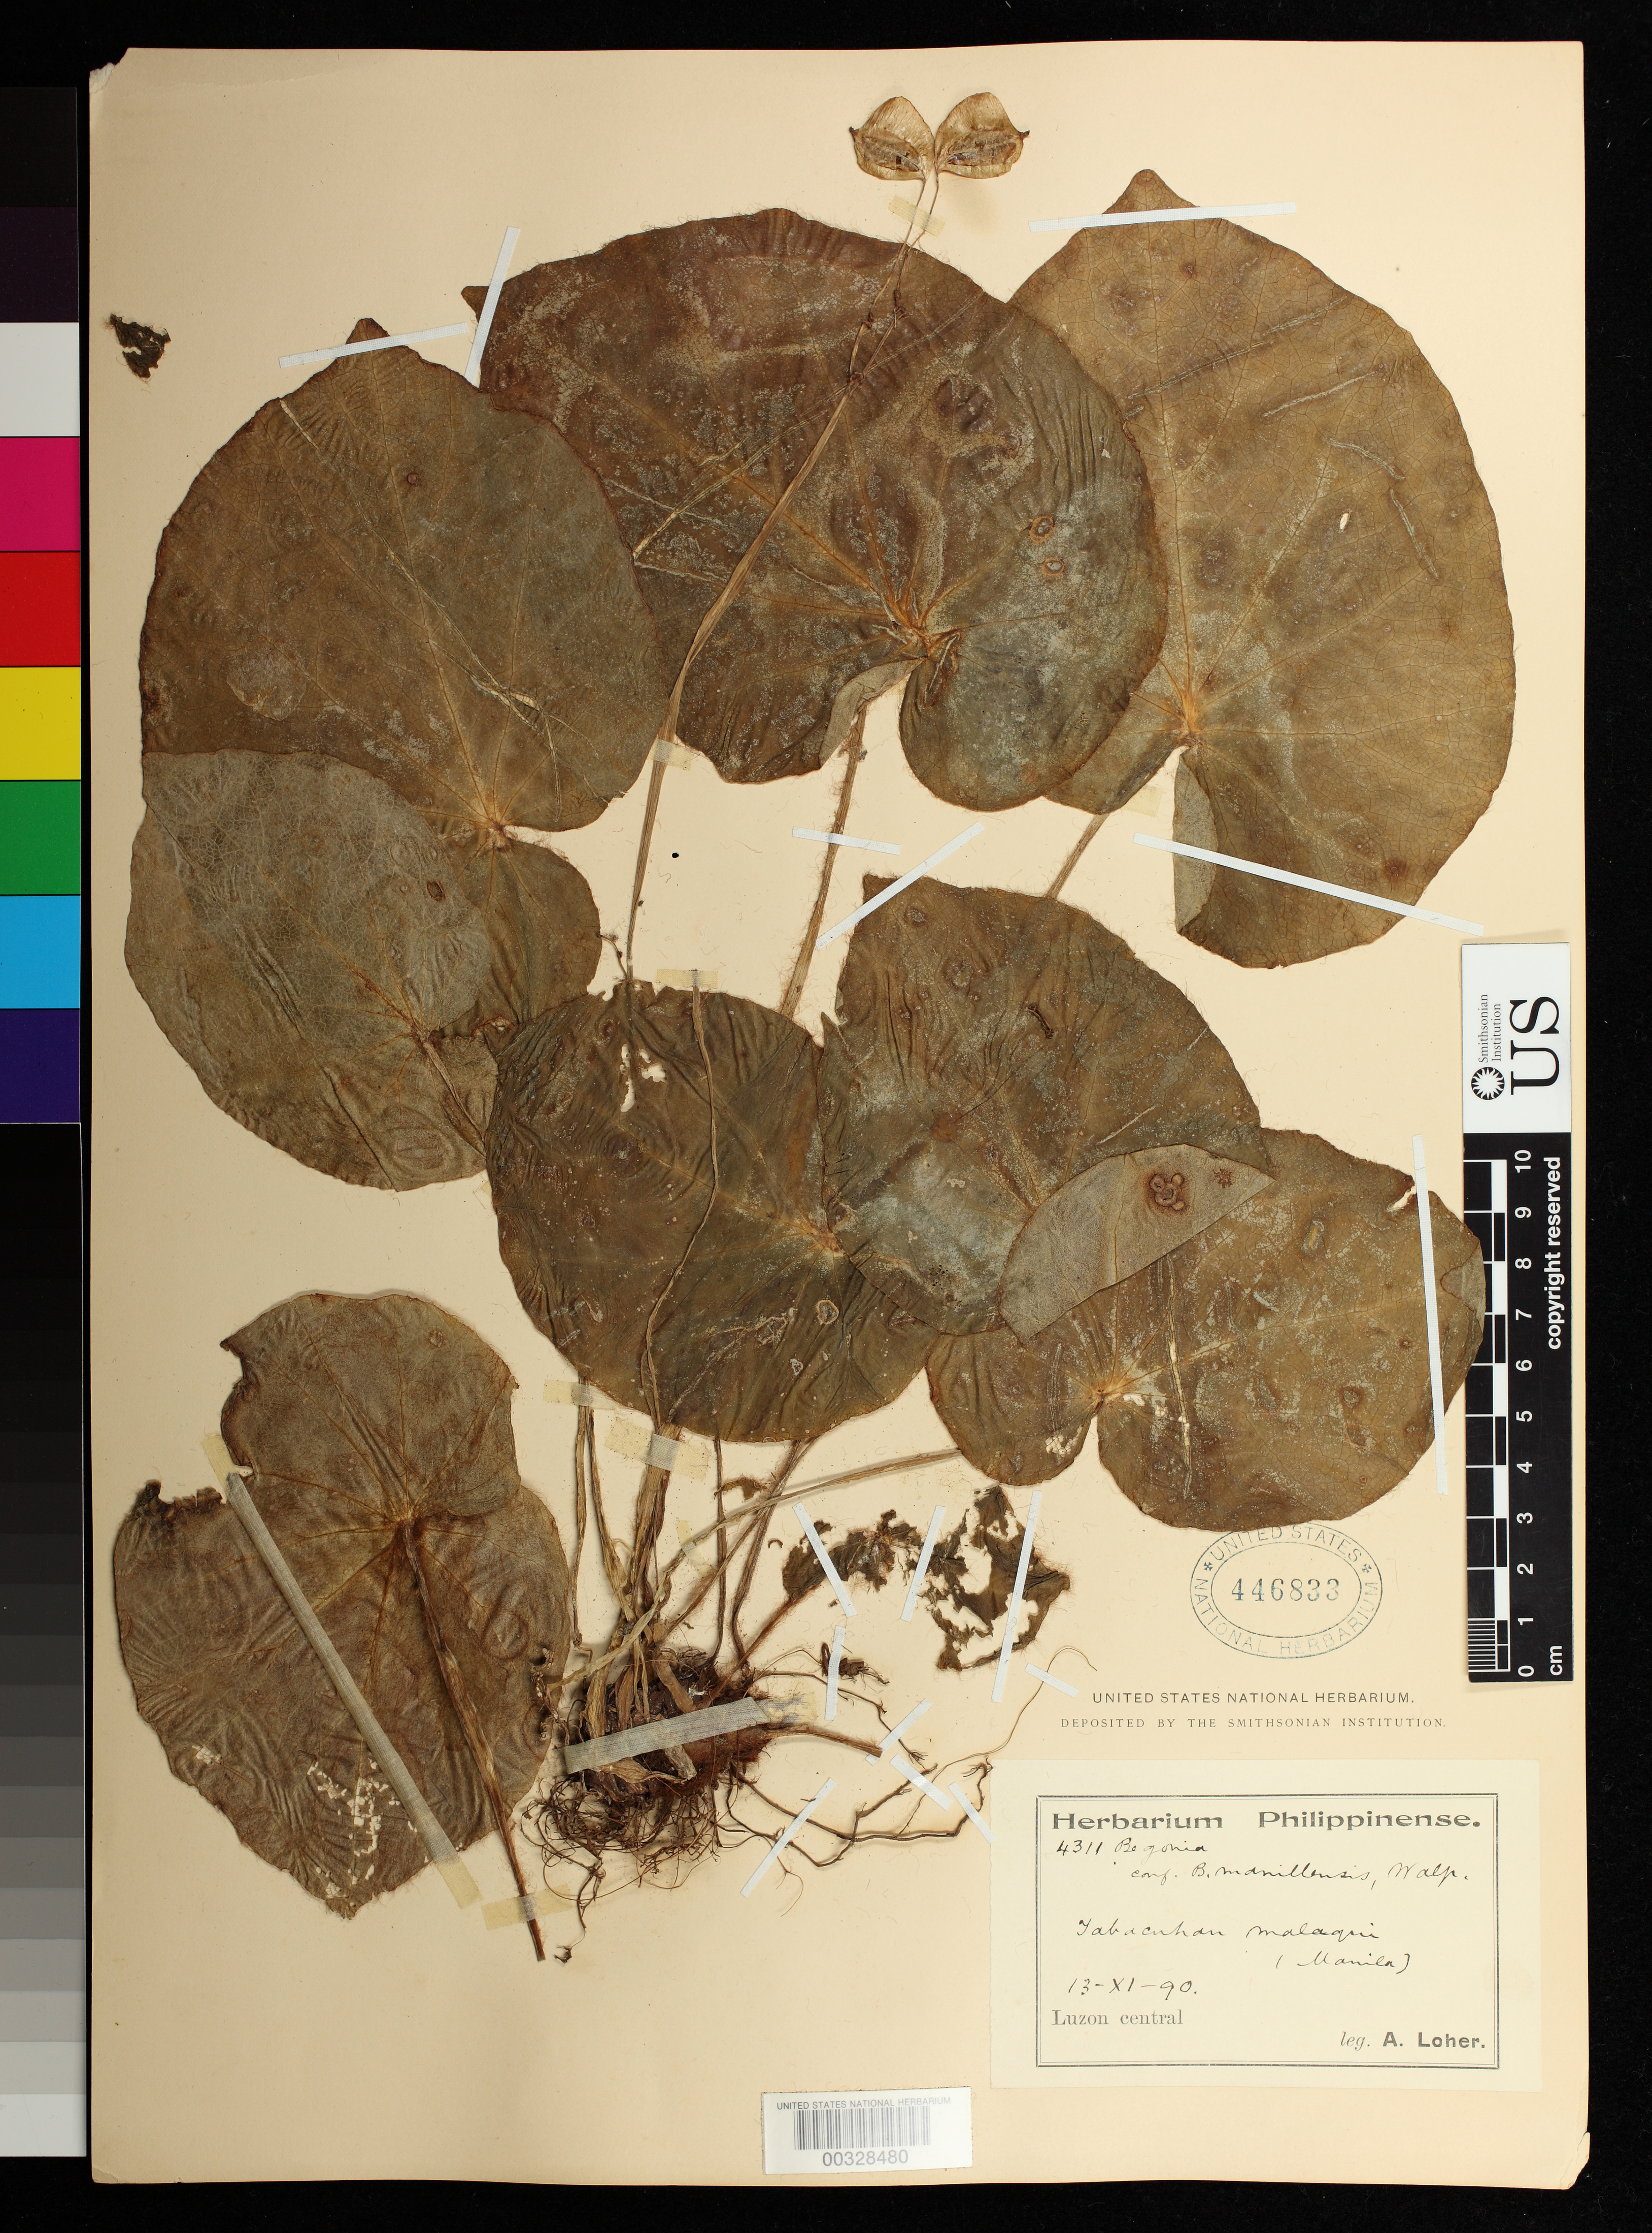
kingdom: Plantae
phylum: Tracheophyta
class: Magnoliopsida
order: Cucurbitales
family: Begoniaceae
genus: Begonia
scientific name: Begonia manillensis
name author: A. DC.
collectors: A. Loher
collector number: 4311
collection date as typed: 13 Nov 1890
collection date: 1890-11-13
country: Philippines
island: Luzon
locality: Manila, tabacuhan malaqui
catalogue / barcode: US 446833